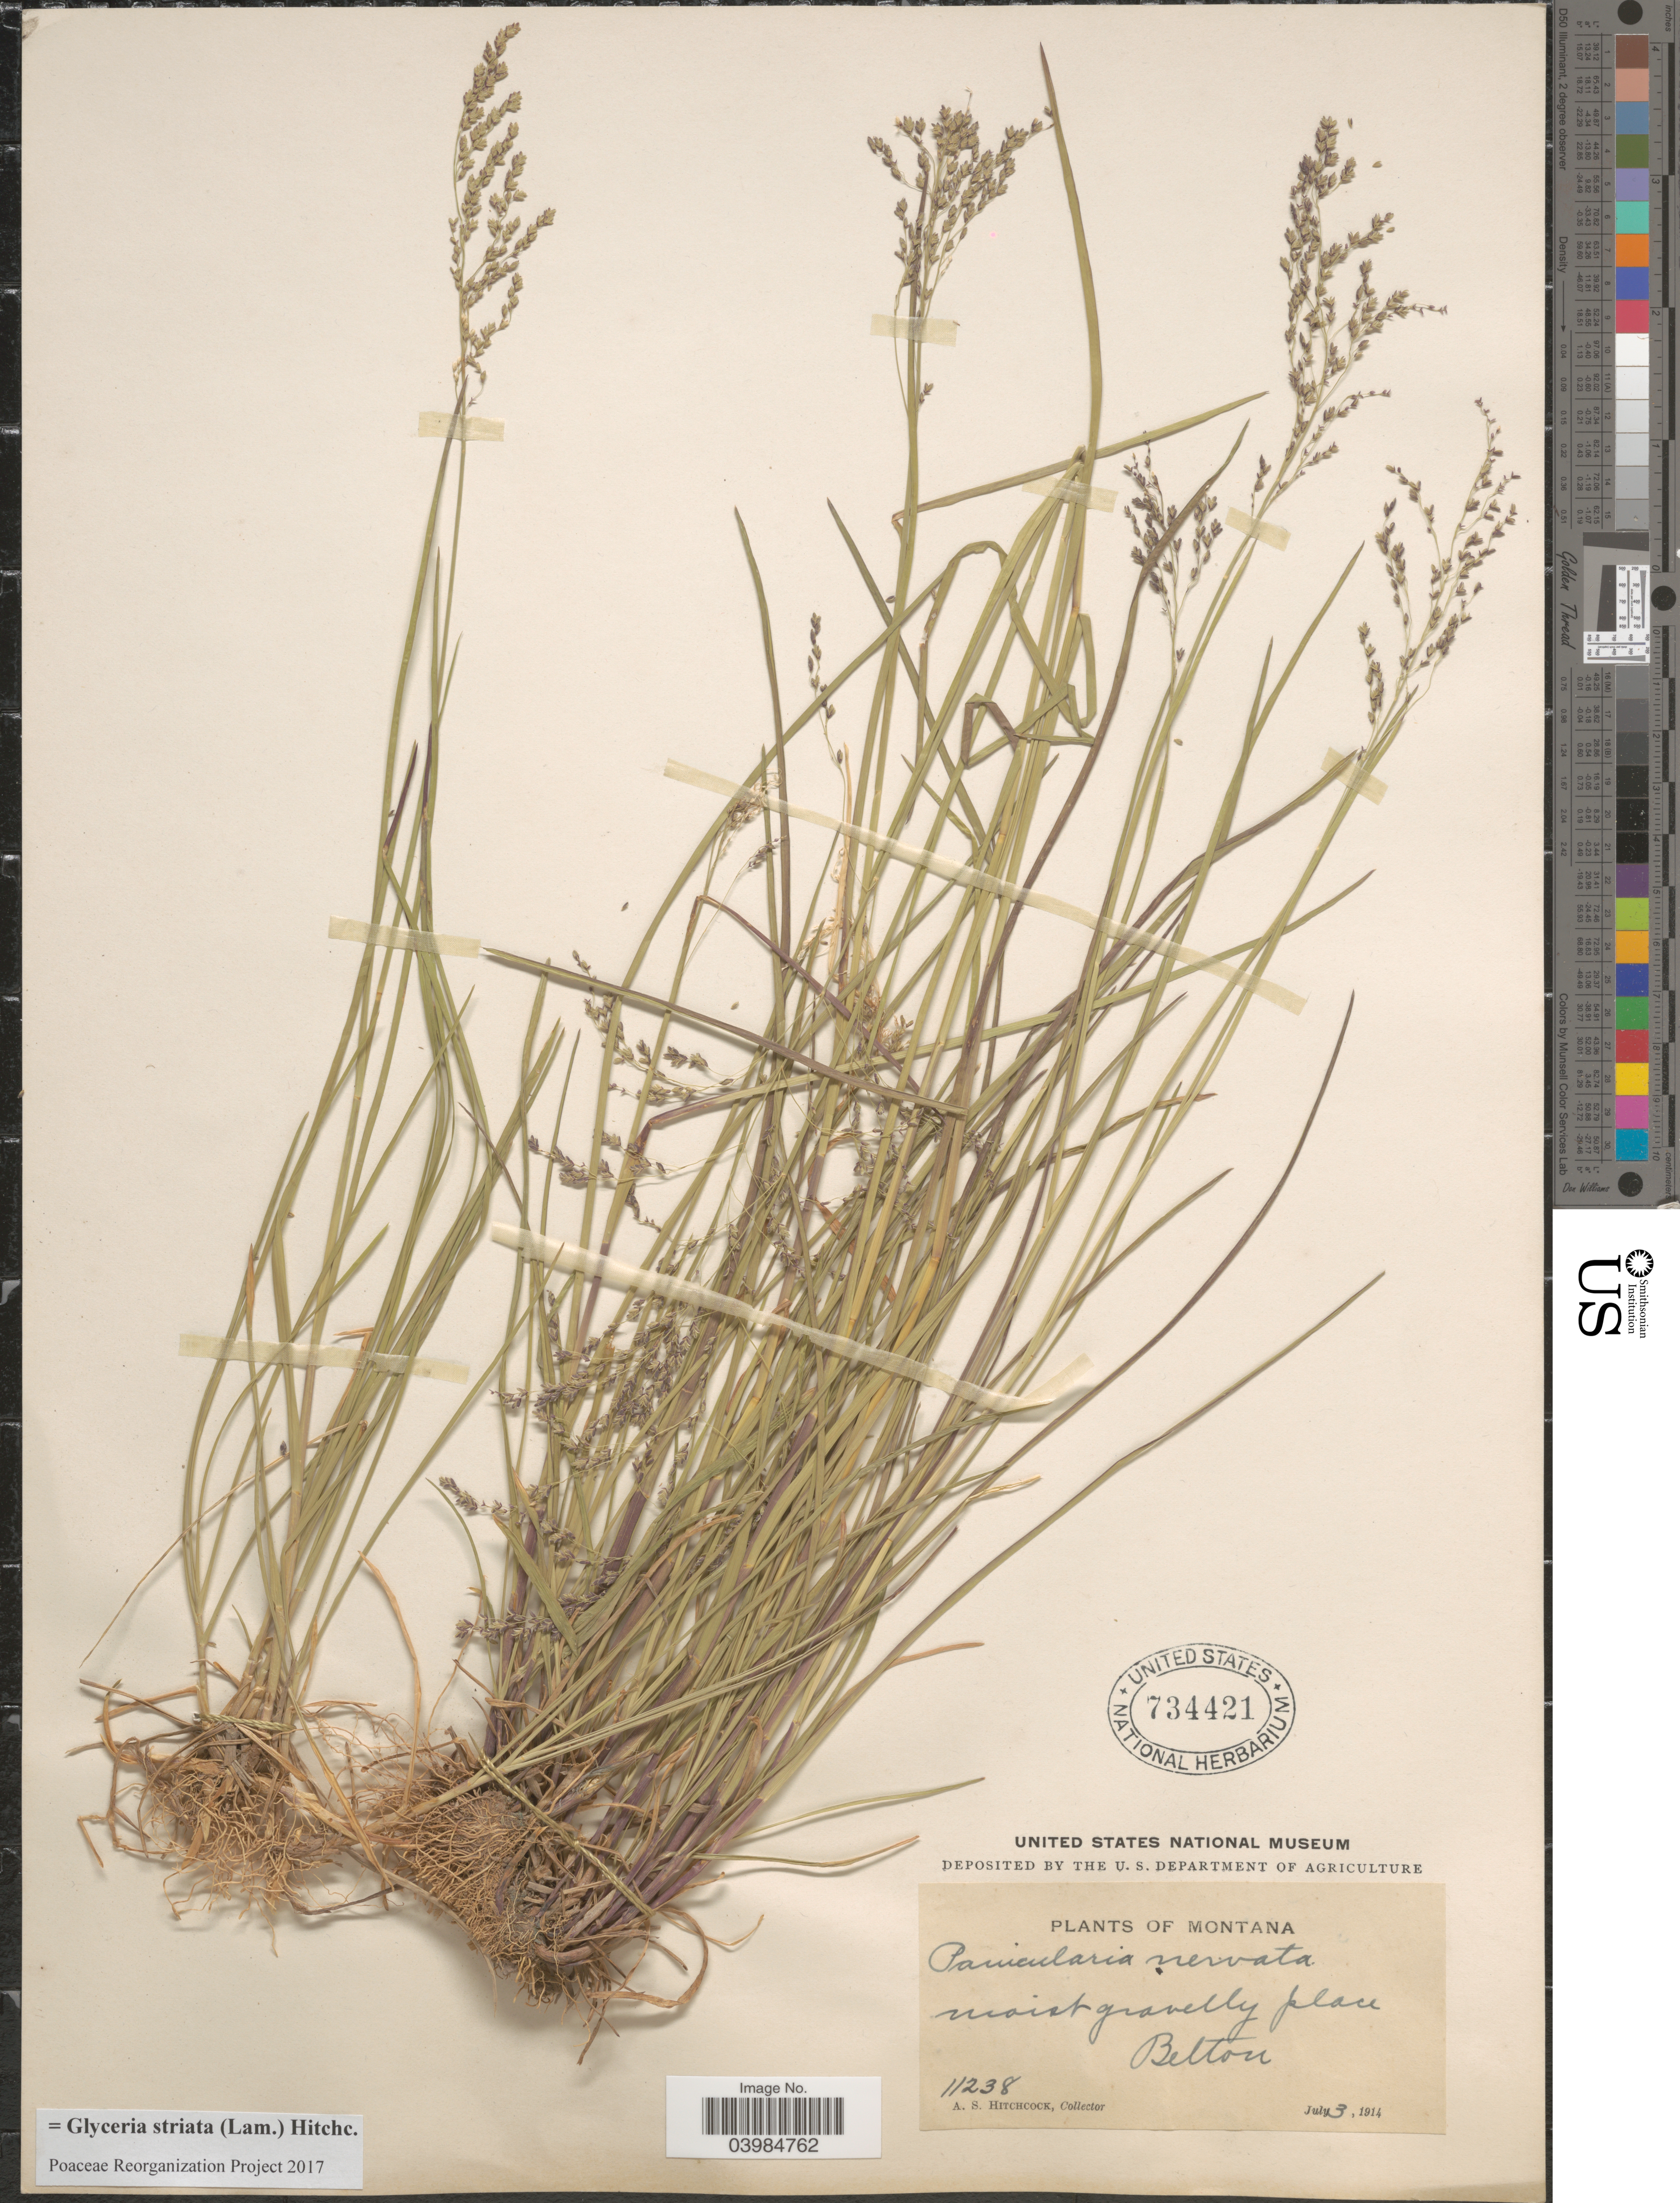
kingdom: Plantae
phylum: Tracheophyta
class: Liliopsida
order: Poales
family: Poaceae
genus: Glyceria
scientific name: Glyceria striata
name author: (Lam.) Hitchc.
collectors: A. S. Hitchcock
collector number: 11238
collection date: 1914-07-03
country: United States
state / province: Montana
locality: Belton.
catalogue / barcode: US 734421